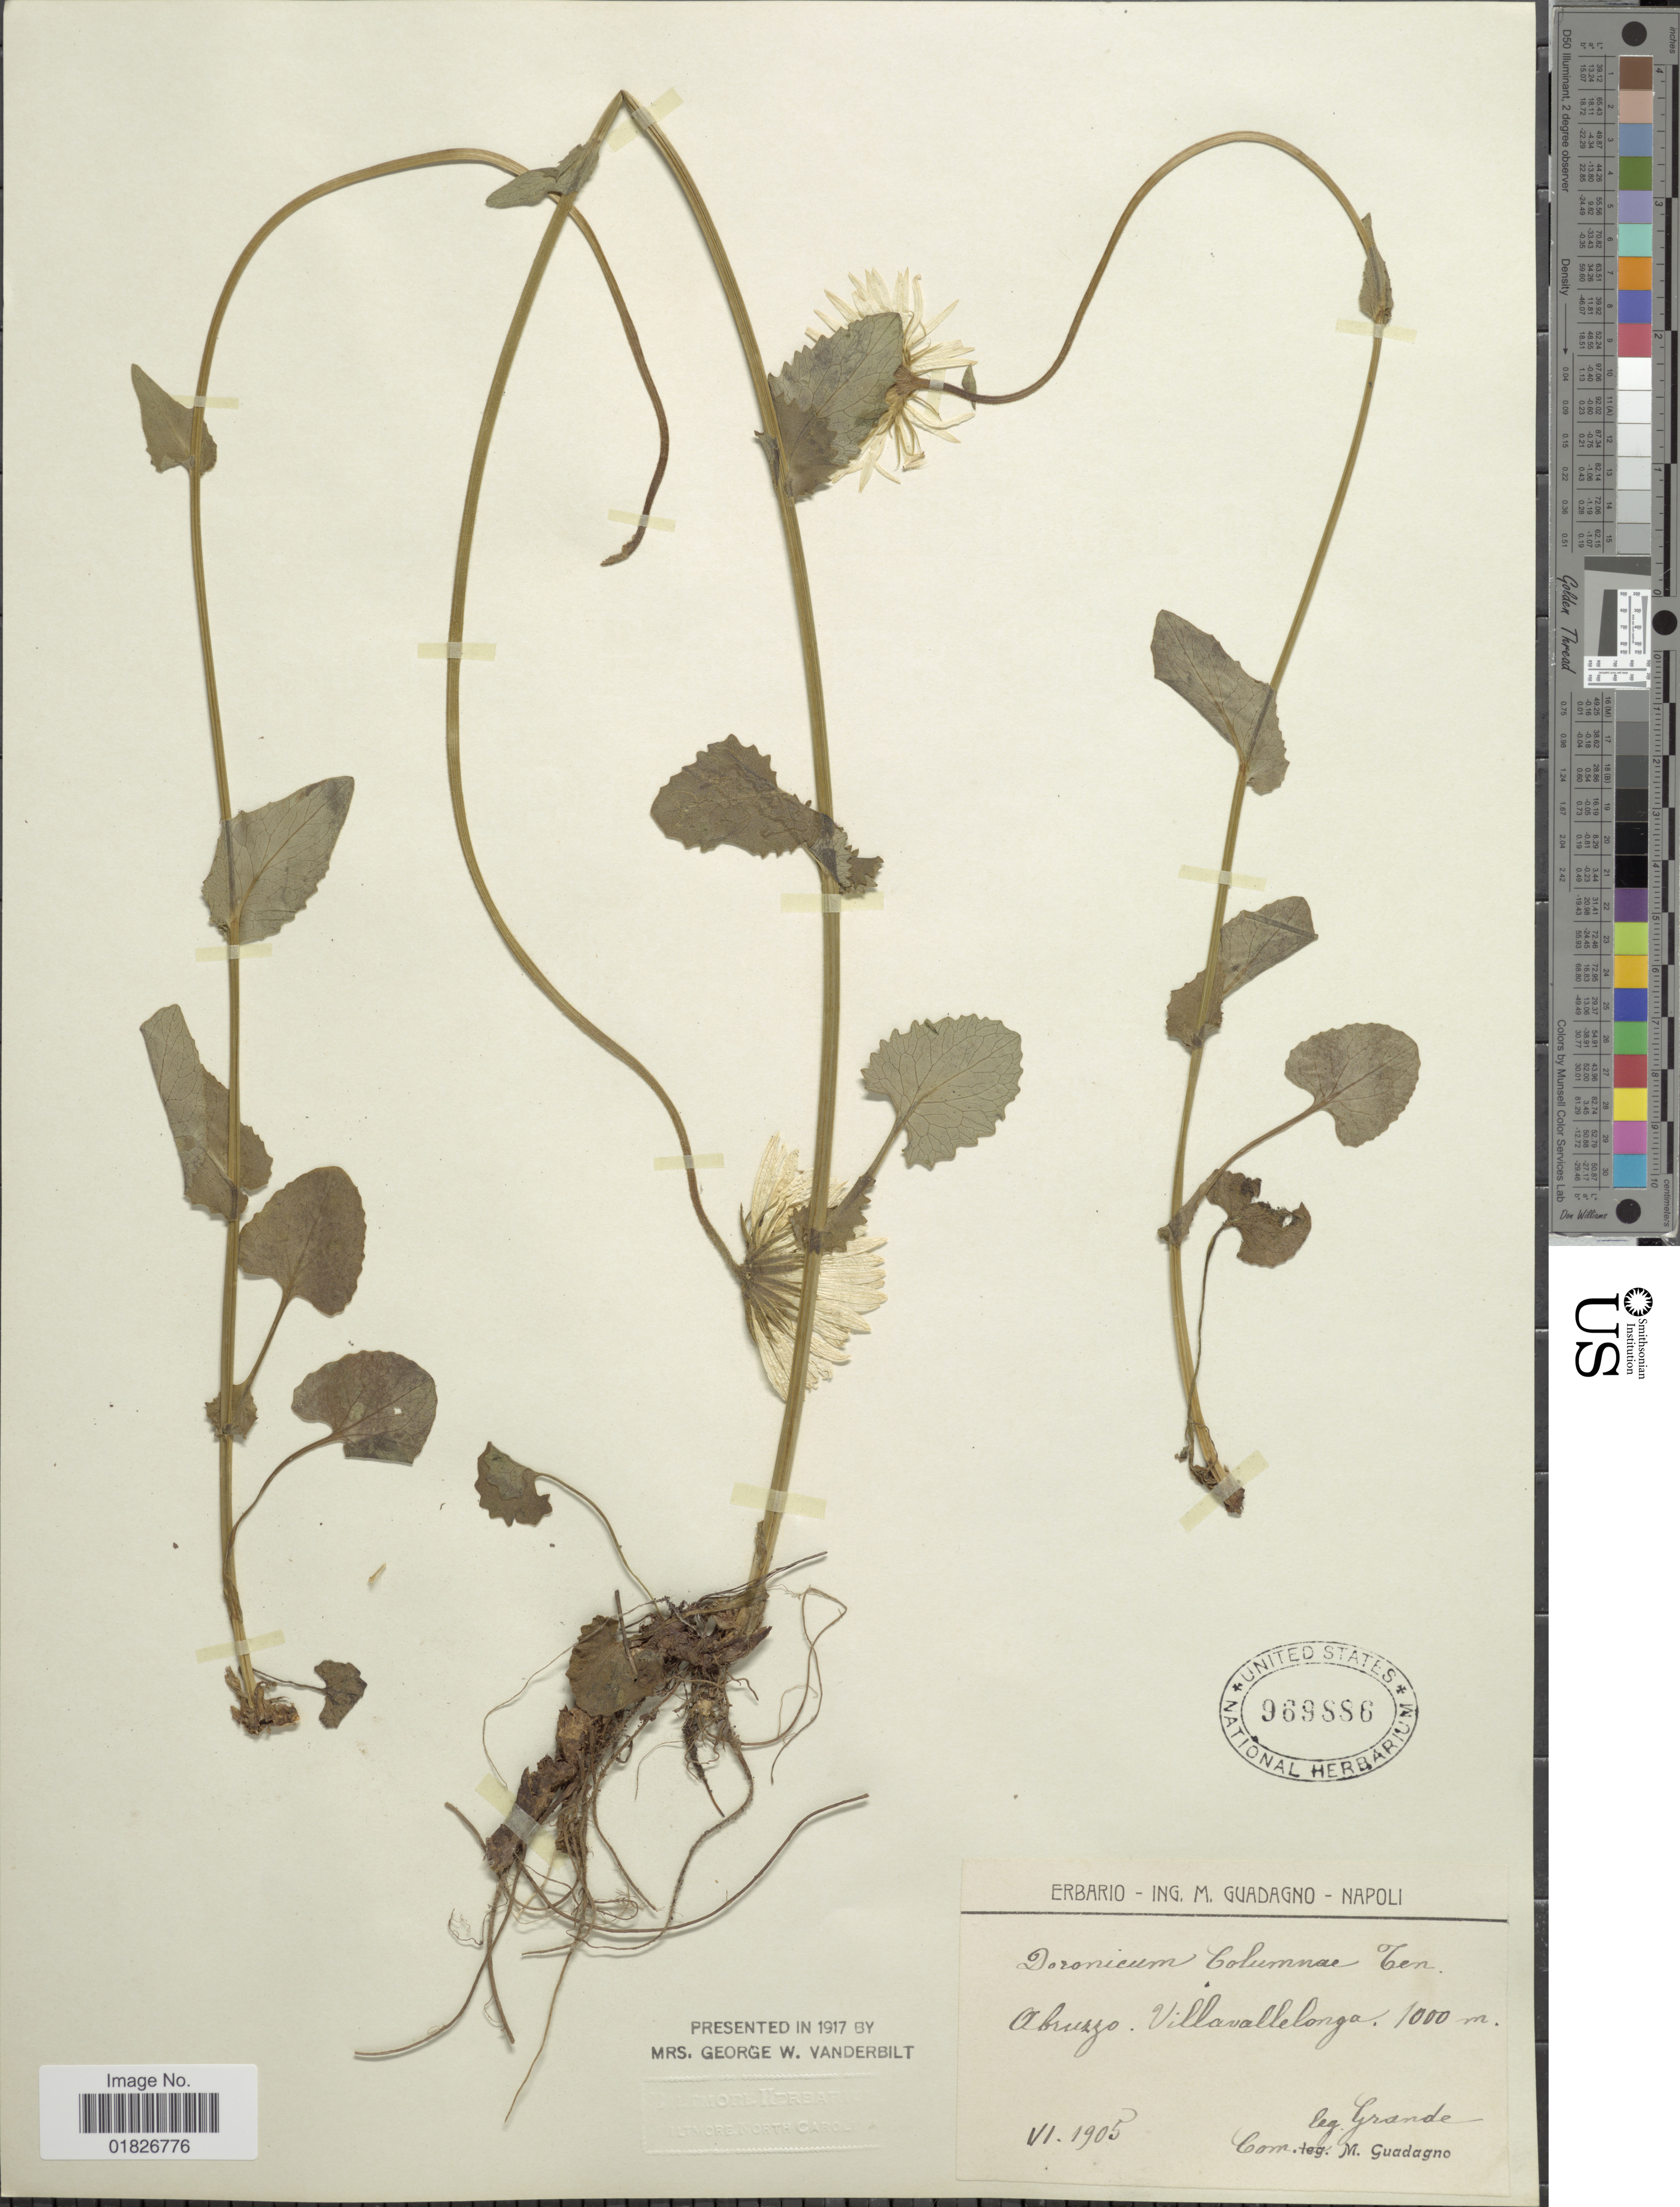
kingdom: Plantae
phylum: Tracheophyta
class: Magnoliopsida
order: Asterales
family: Asteraceae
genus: Doronicum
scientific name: Doronicum columnae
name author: Ten.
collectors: -- Grande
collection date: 1905-06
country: Italy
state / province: Abruzzo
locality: Villavallelonga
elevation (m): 1000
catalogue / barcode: US 969886